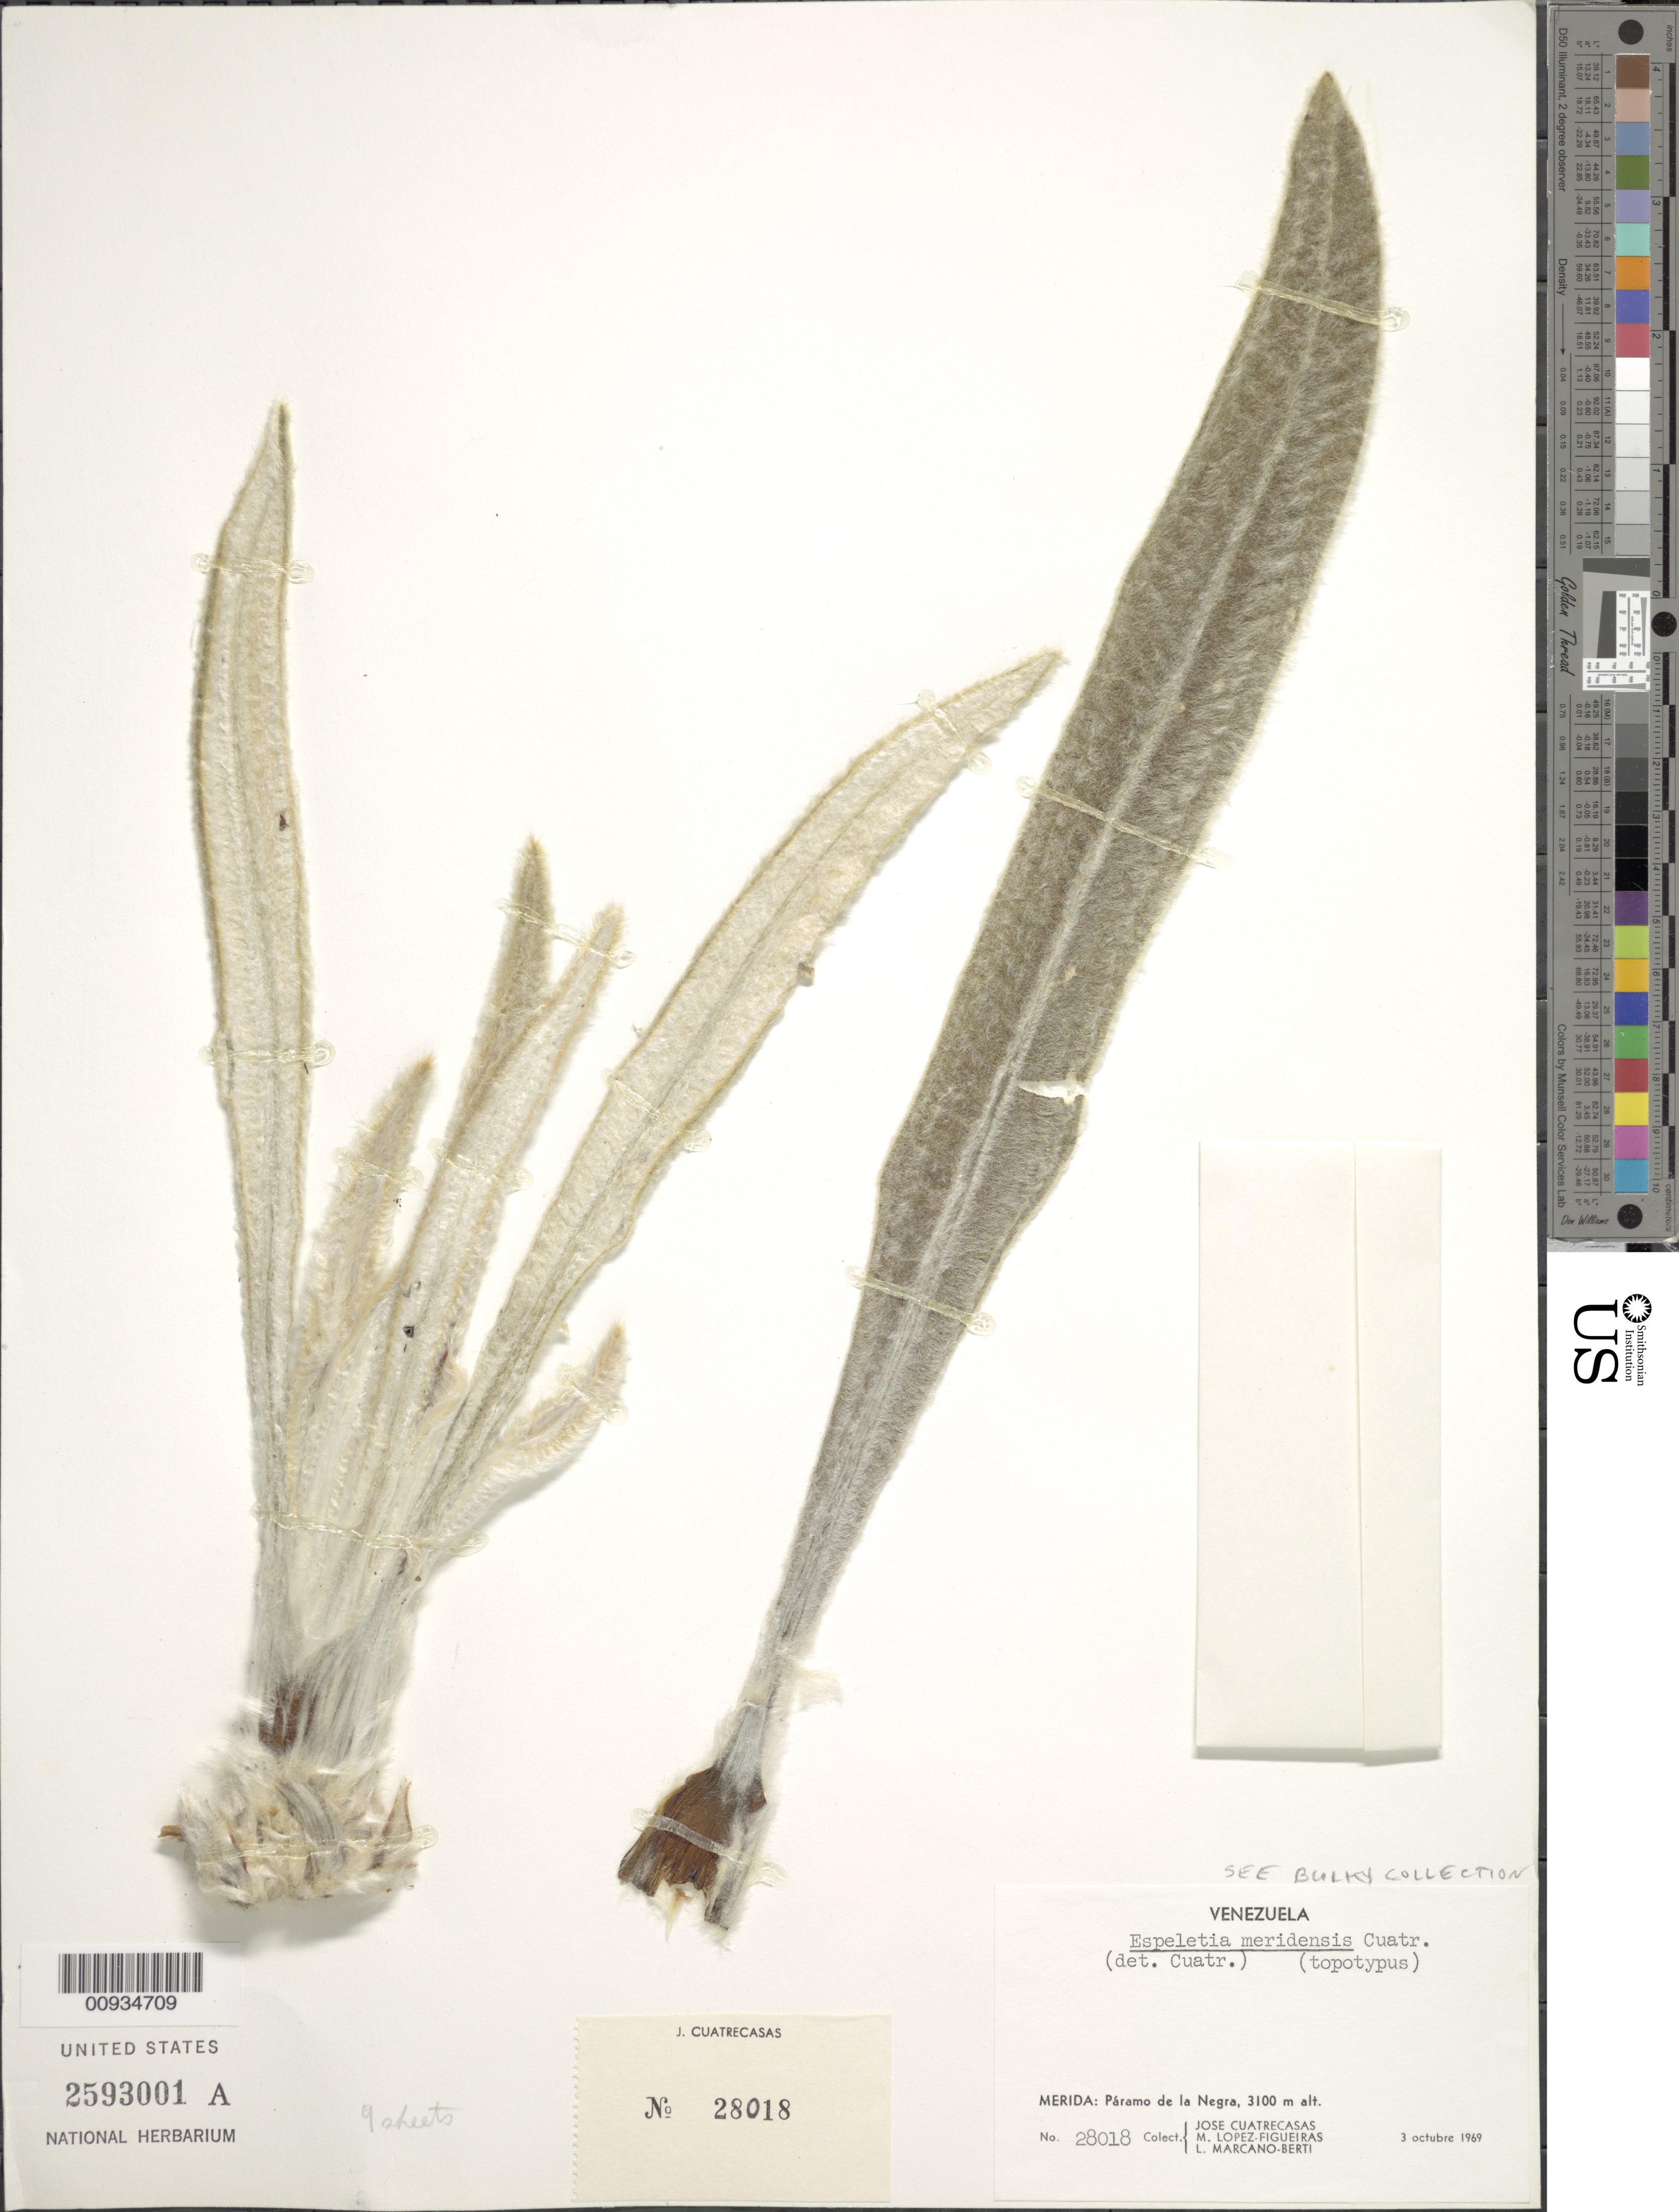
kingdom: Plantae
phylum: Tracheophyta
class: Magnoliopsida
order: Asterales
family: Asteraceae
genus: Espeletiopsis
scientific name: Espeletiopsis meridensis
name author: (Cuatrec.) Cuatrec.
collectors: J. Cuatrecasas, M. López Figueiras & L. Marcano-Berti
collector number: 28018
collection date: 1969-10-03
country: Venezuela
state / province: Mérida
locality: Merida: Paramop de la Negra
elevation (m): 3100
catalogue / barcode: US 2593001A